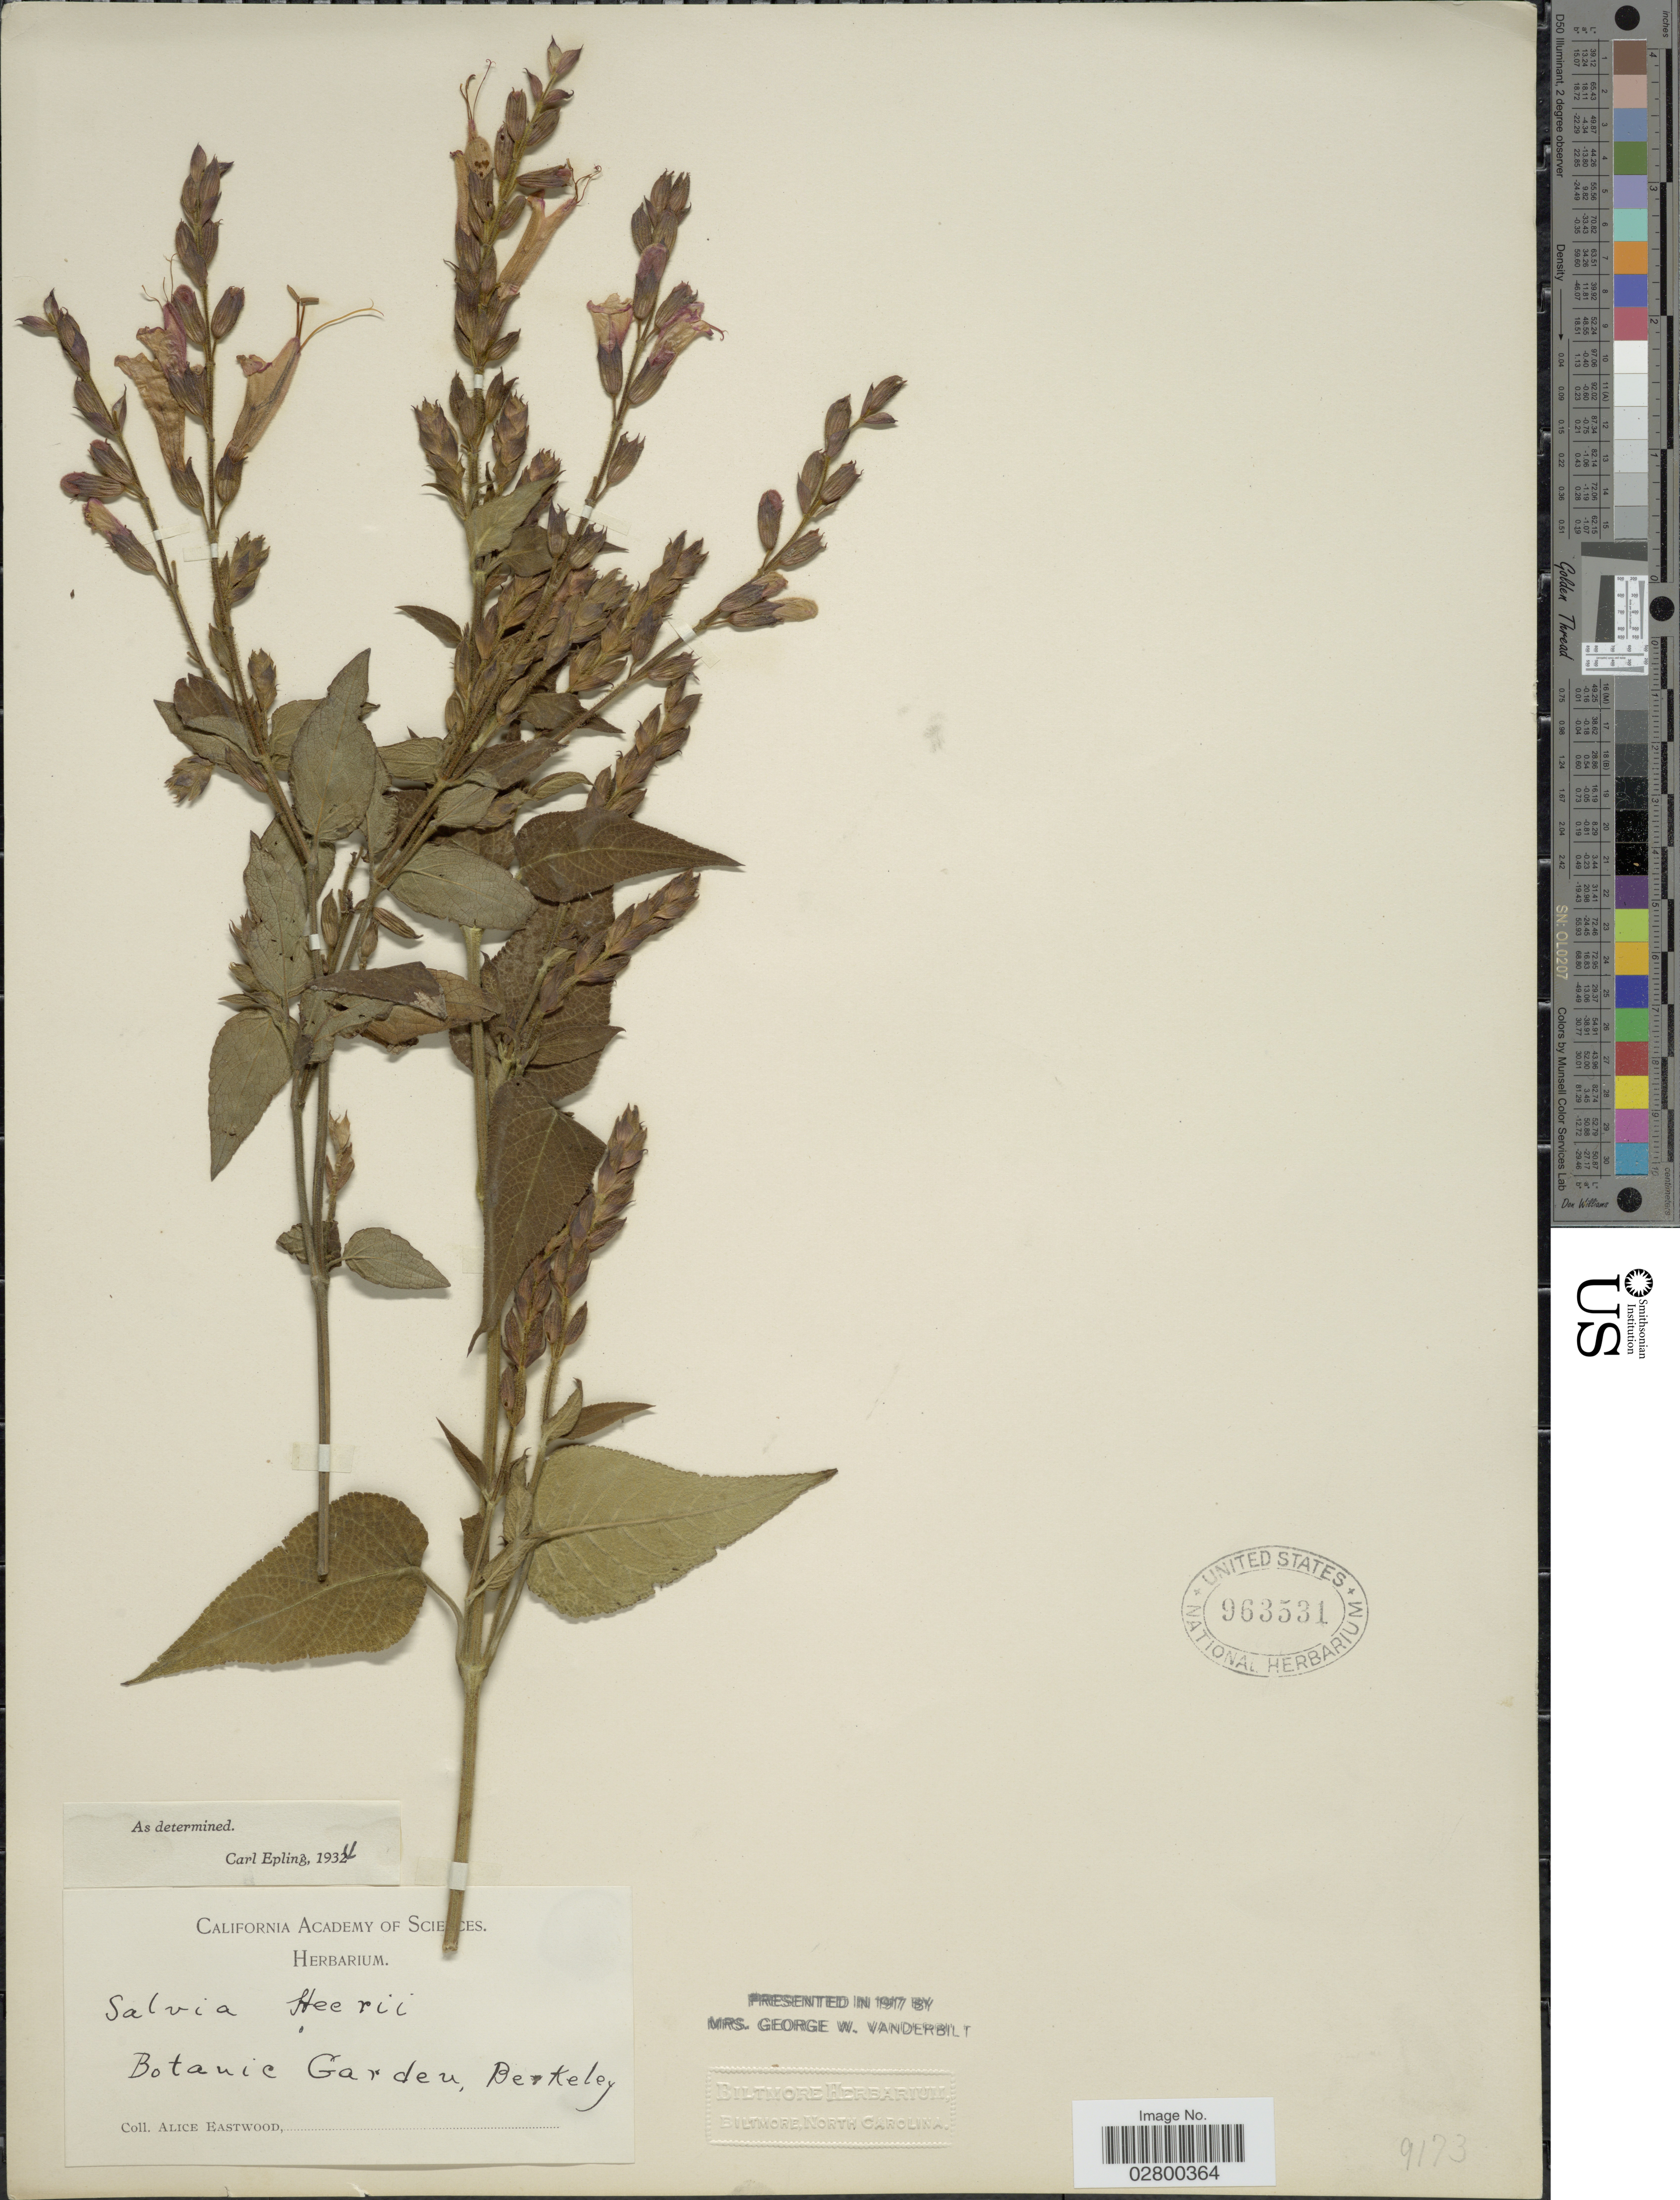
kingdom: Plantae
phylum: Tracheophyta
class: Magnoliopsida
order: Lamiales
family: Lamiaceae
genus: Salvia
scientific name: Salvia heerii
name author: Regel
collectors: A. Eastwood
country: United States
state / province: California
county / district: Alameda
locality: Botanic Garden, Berkeley.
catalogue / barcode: US 963531